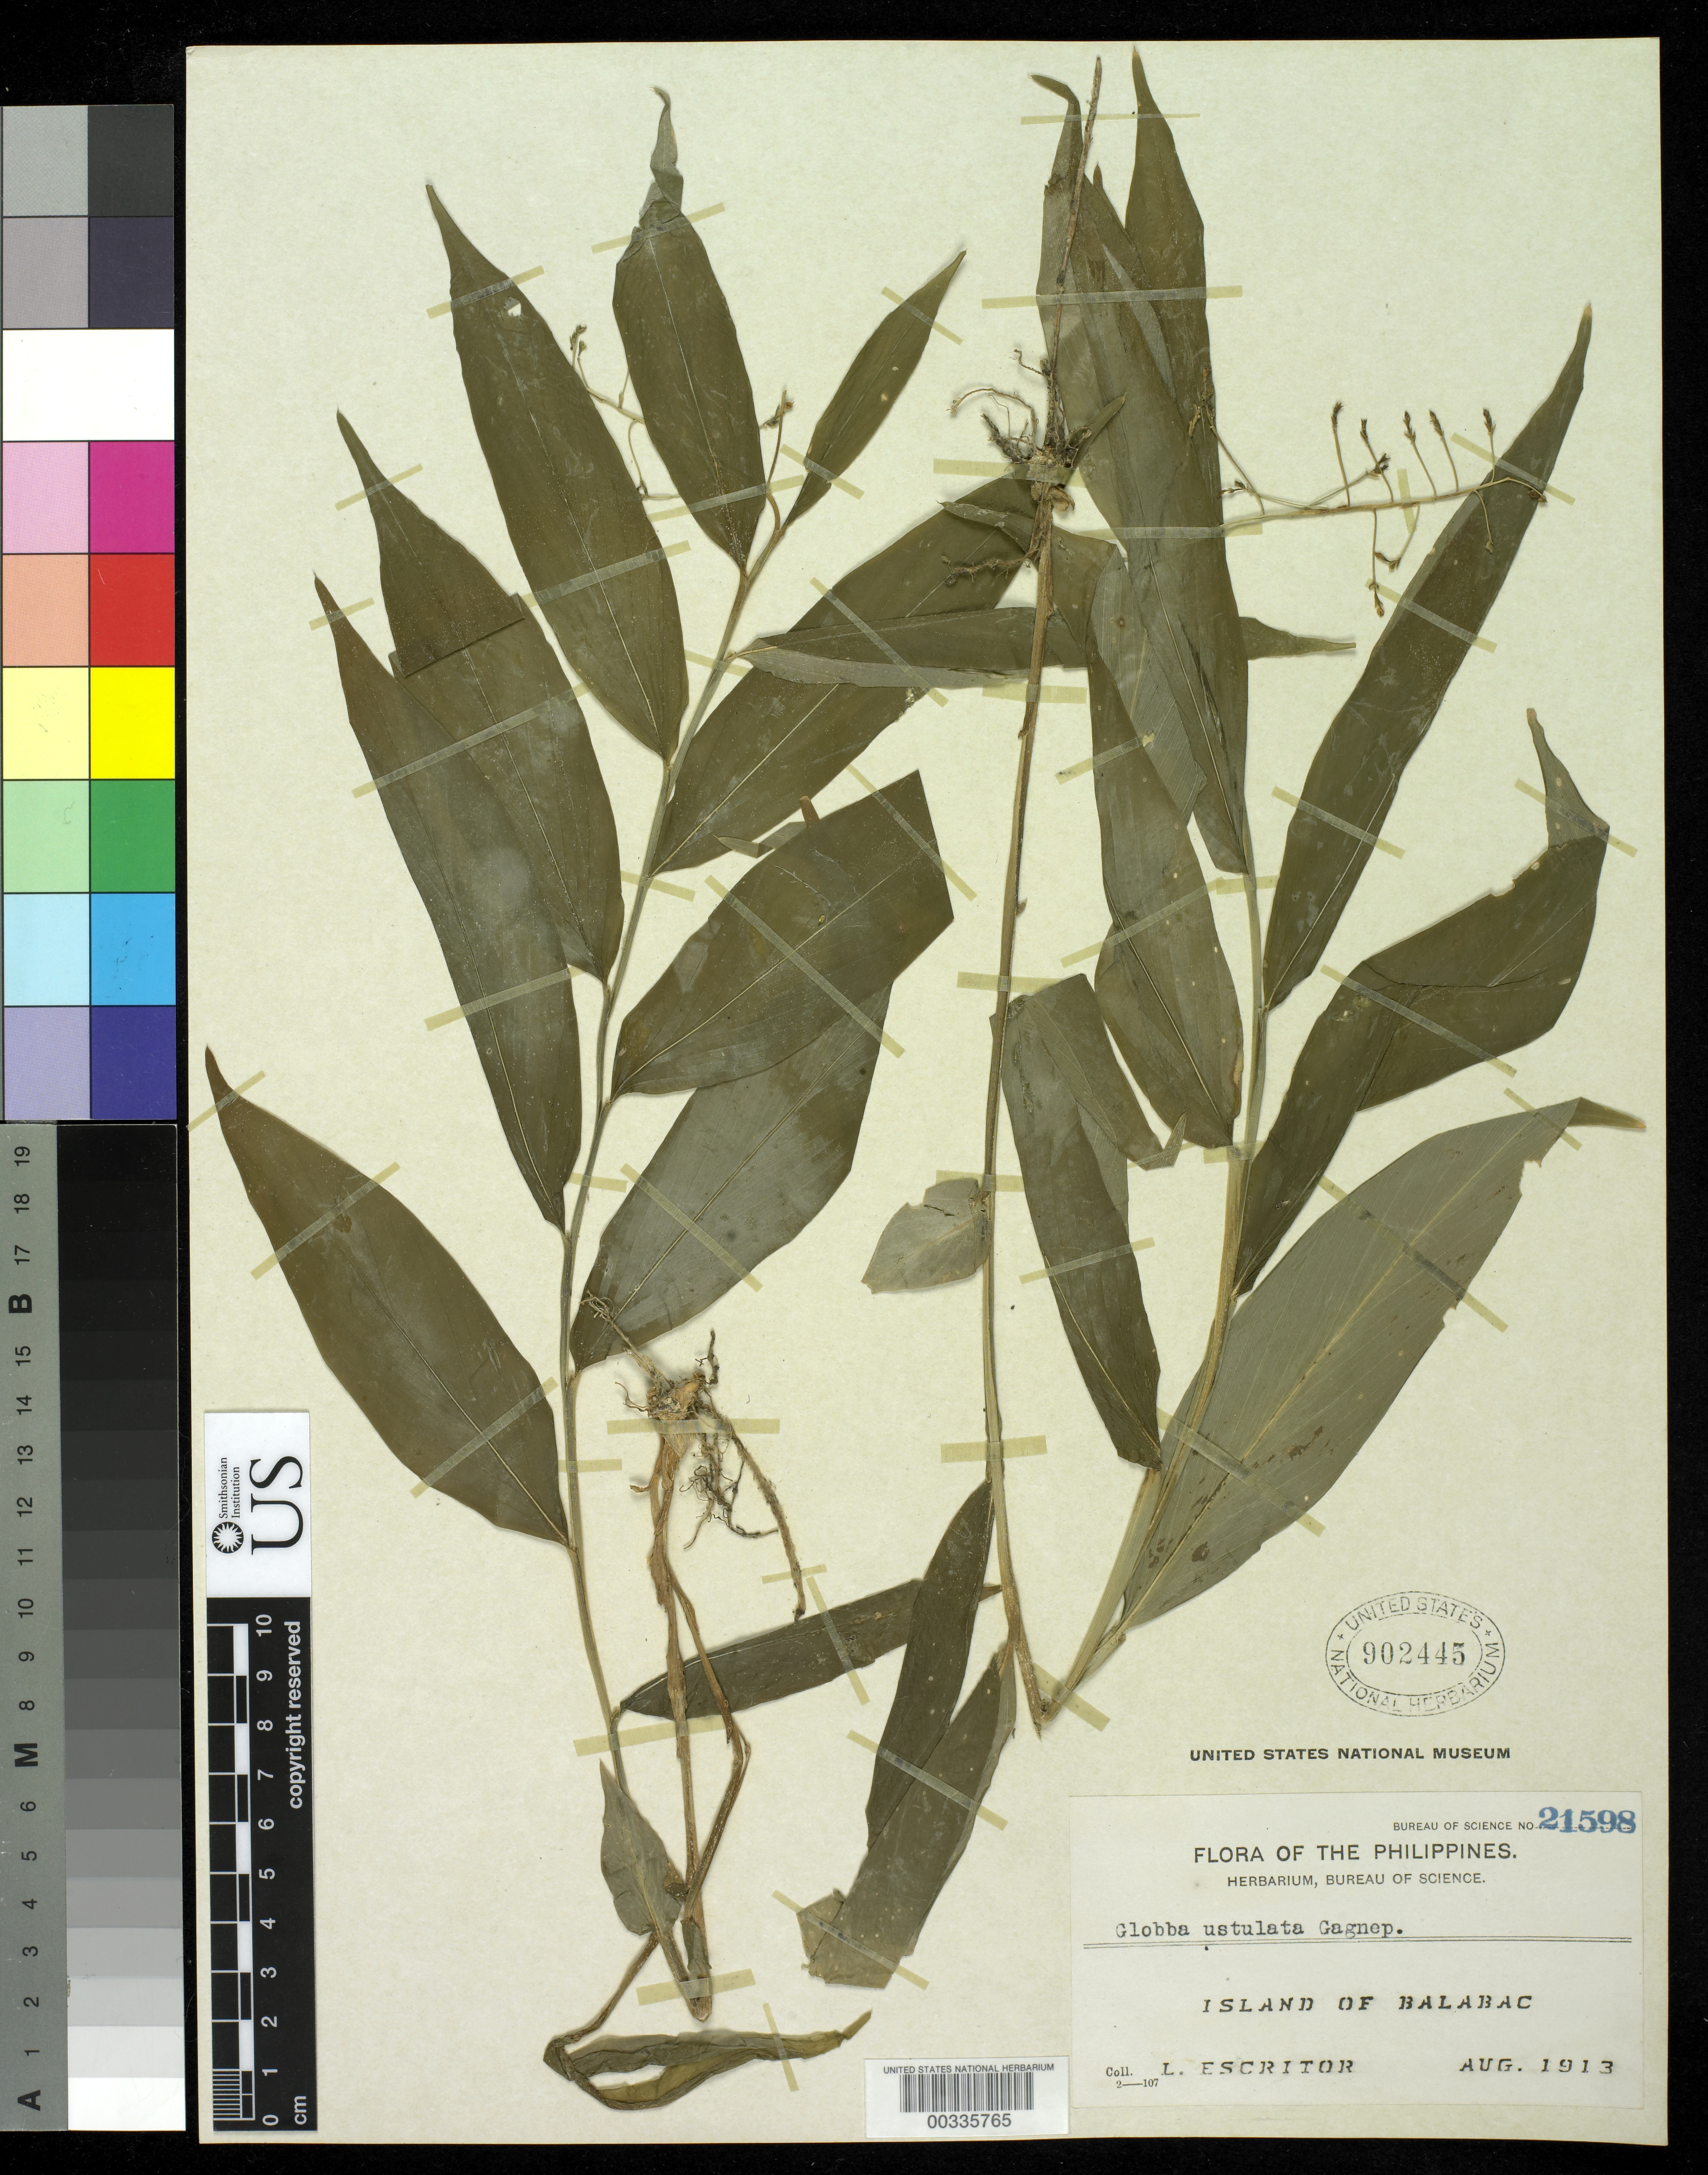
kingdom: Plantae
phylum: Tracheophyta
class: Liliopsida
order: Zingiberales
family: Zingiberaceae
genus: Globba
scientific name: Globba ustulata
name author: Gagnep.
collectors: L. Escritor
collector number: Bur. Sci. 21598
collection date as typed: Aug 1913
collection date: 1913-08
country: Philippines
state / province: Mimaropa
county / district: Palawan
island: Balabac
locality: Balabac, island of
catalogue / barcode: US 902445